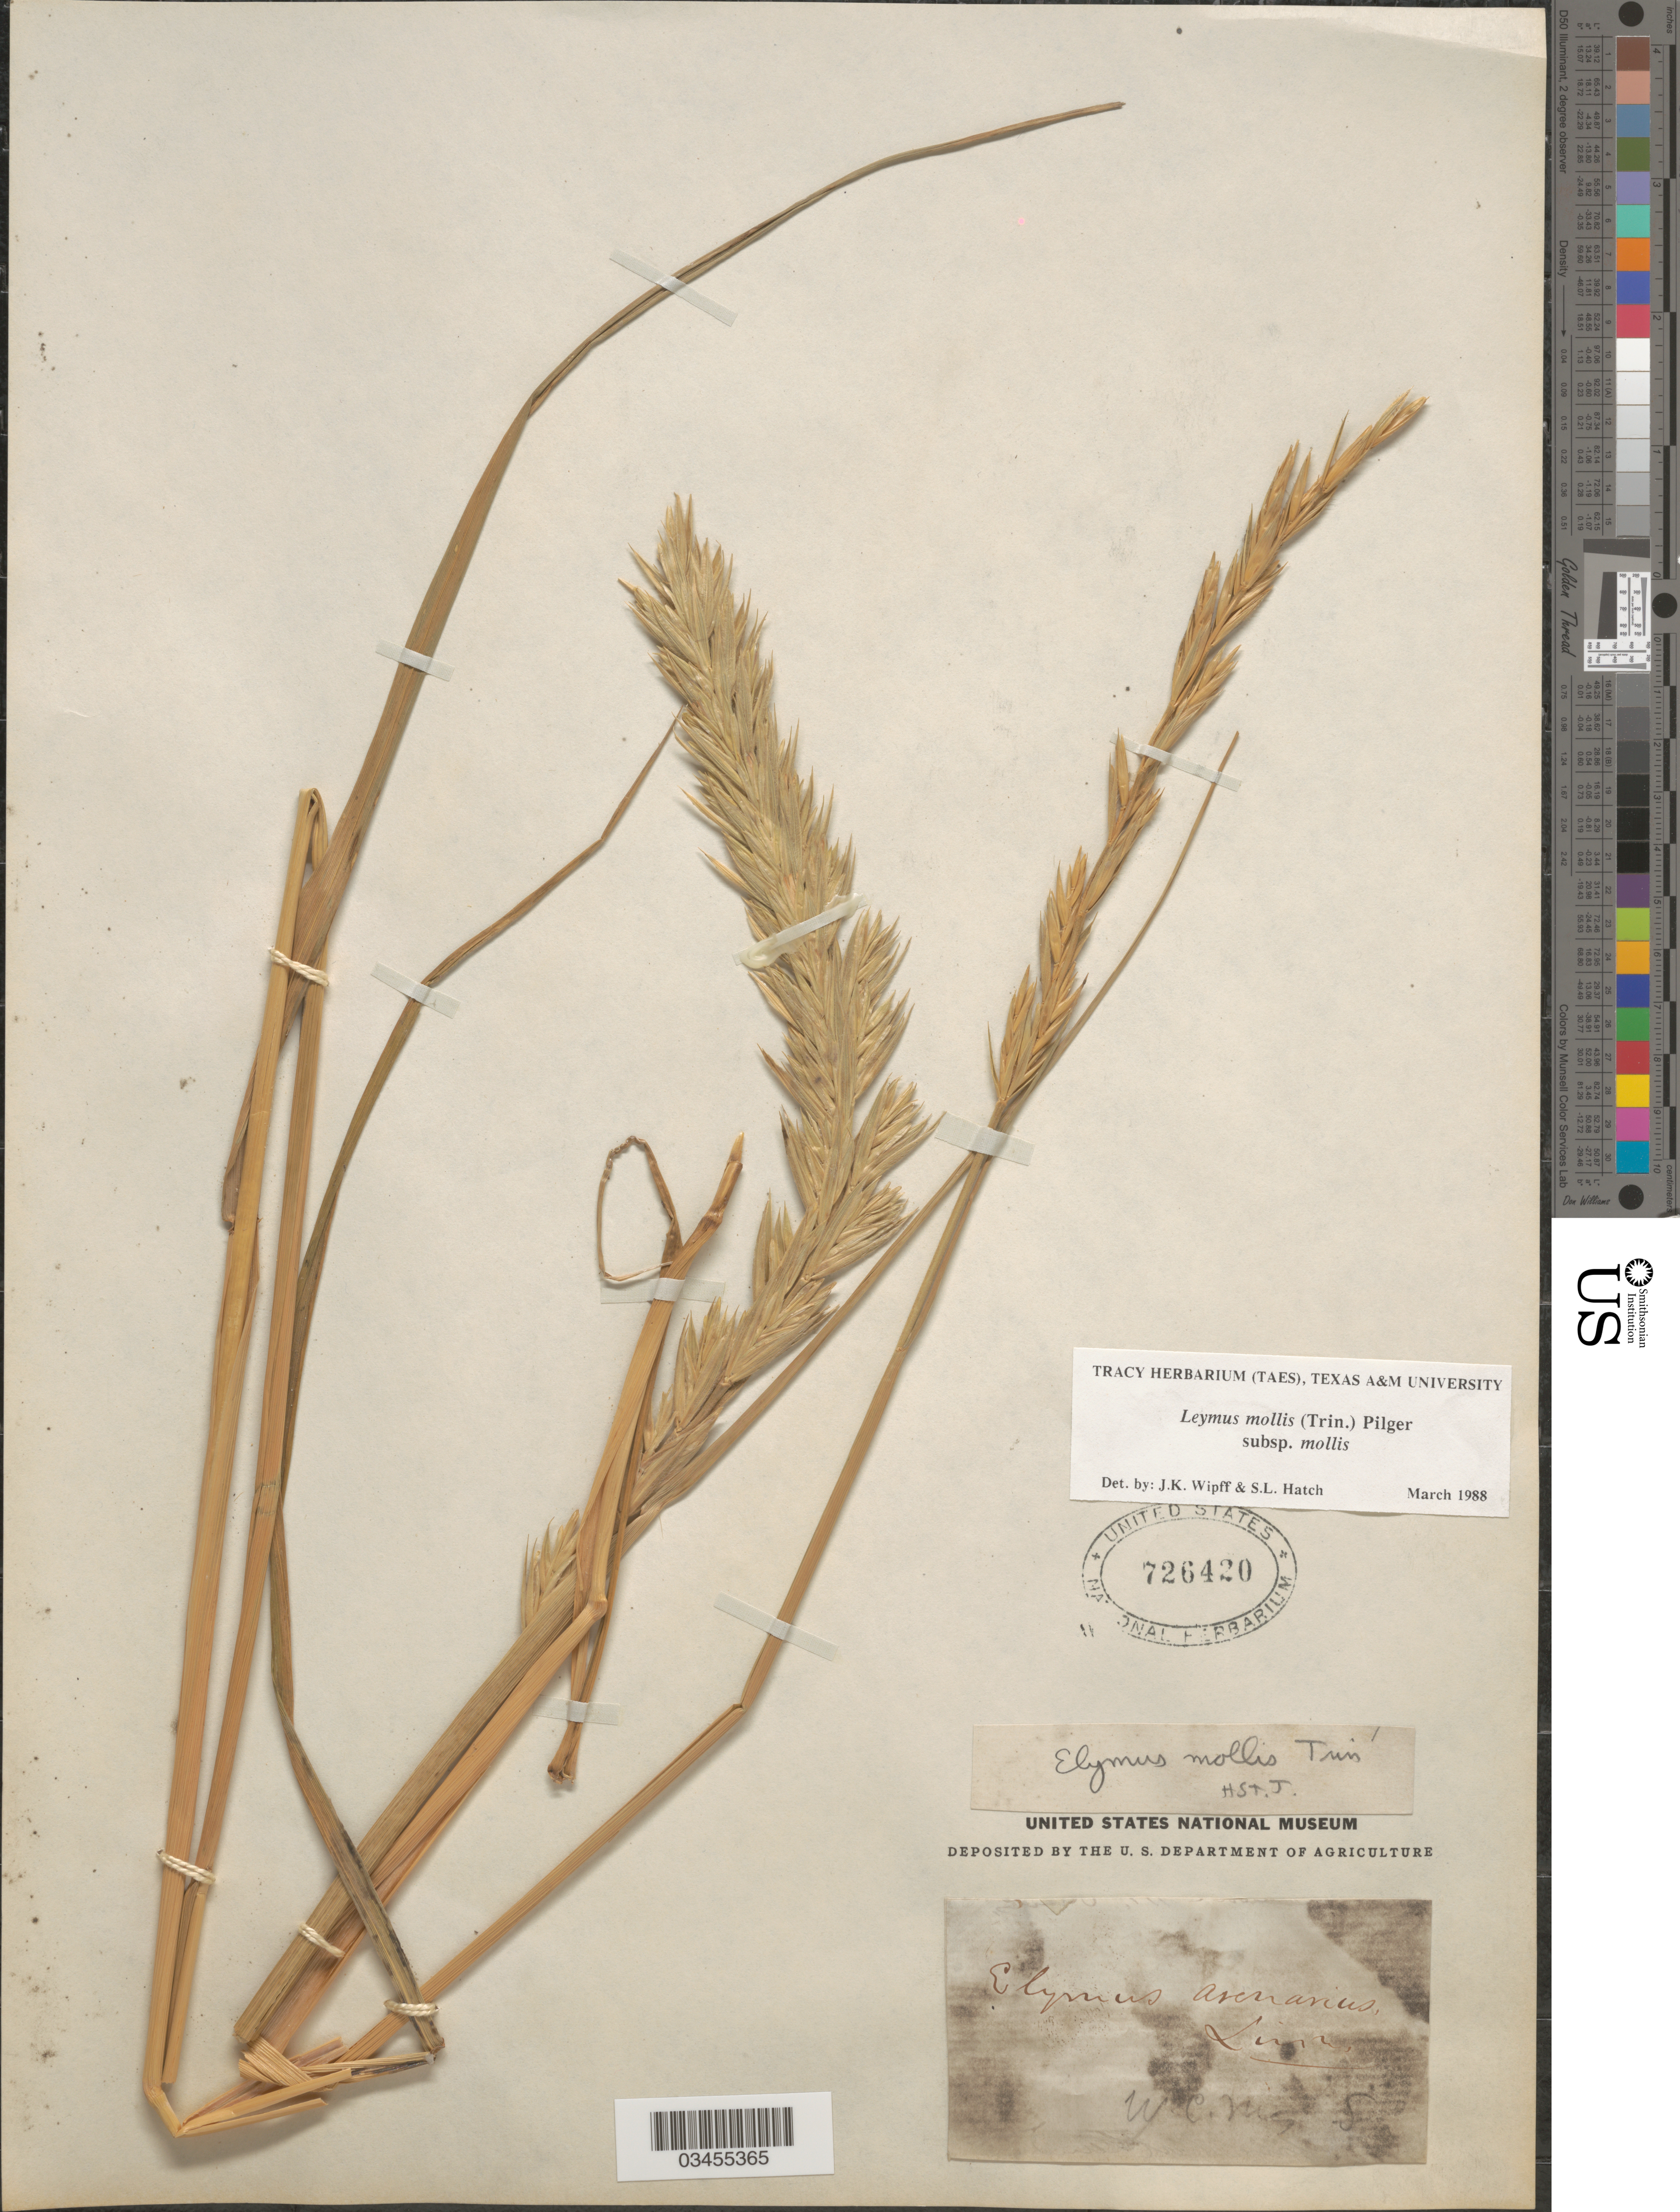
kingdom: Plantae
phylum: Tracheophyta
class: Liliopsida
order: Poales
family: Poaceae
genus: Leymus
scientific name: Leymus mollis subsp. mollis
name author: (Trin.) Pilg.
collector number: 8*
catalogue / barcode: US 726420